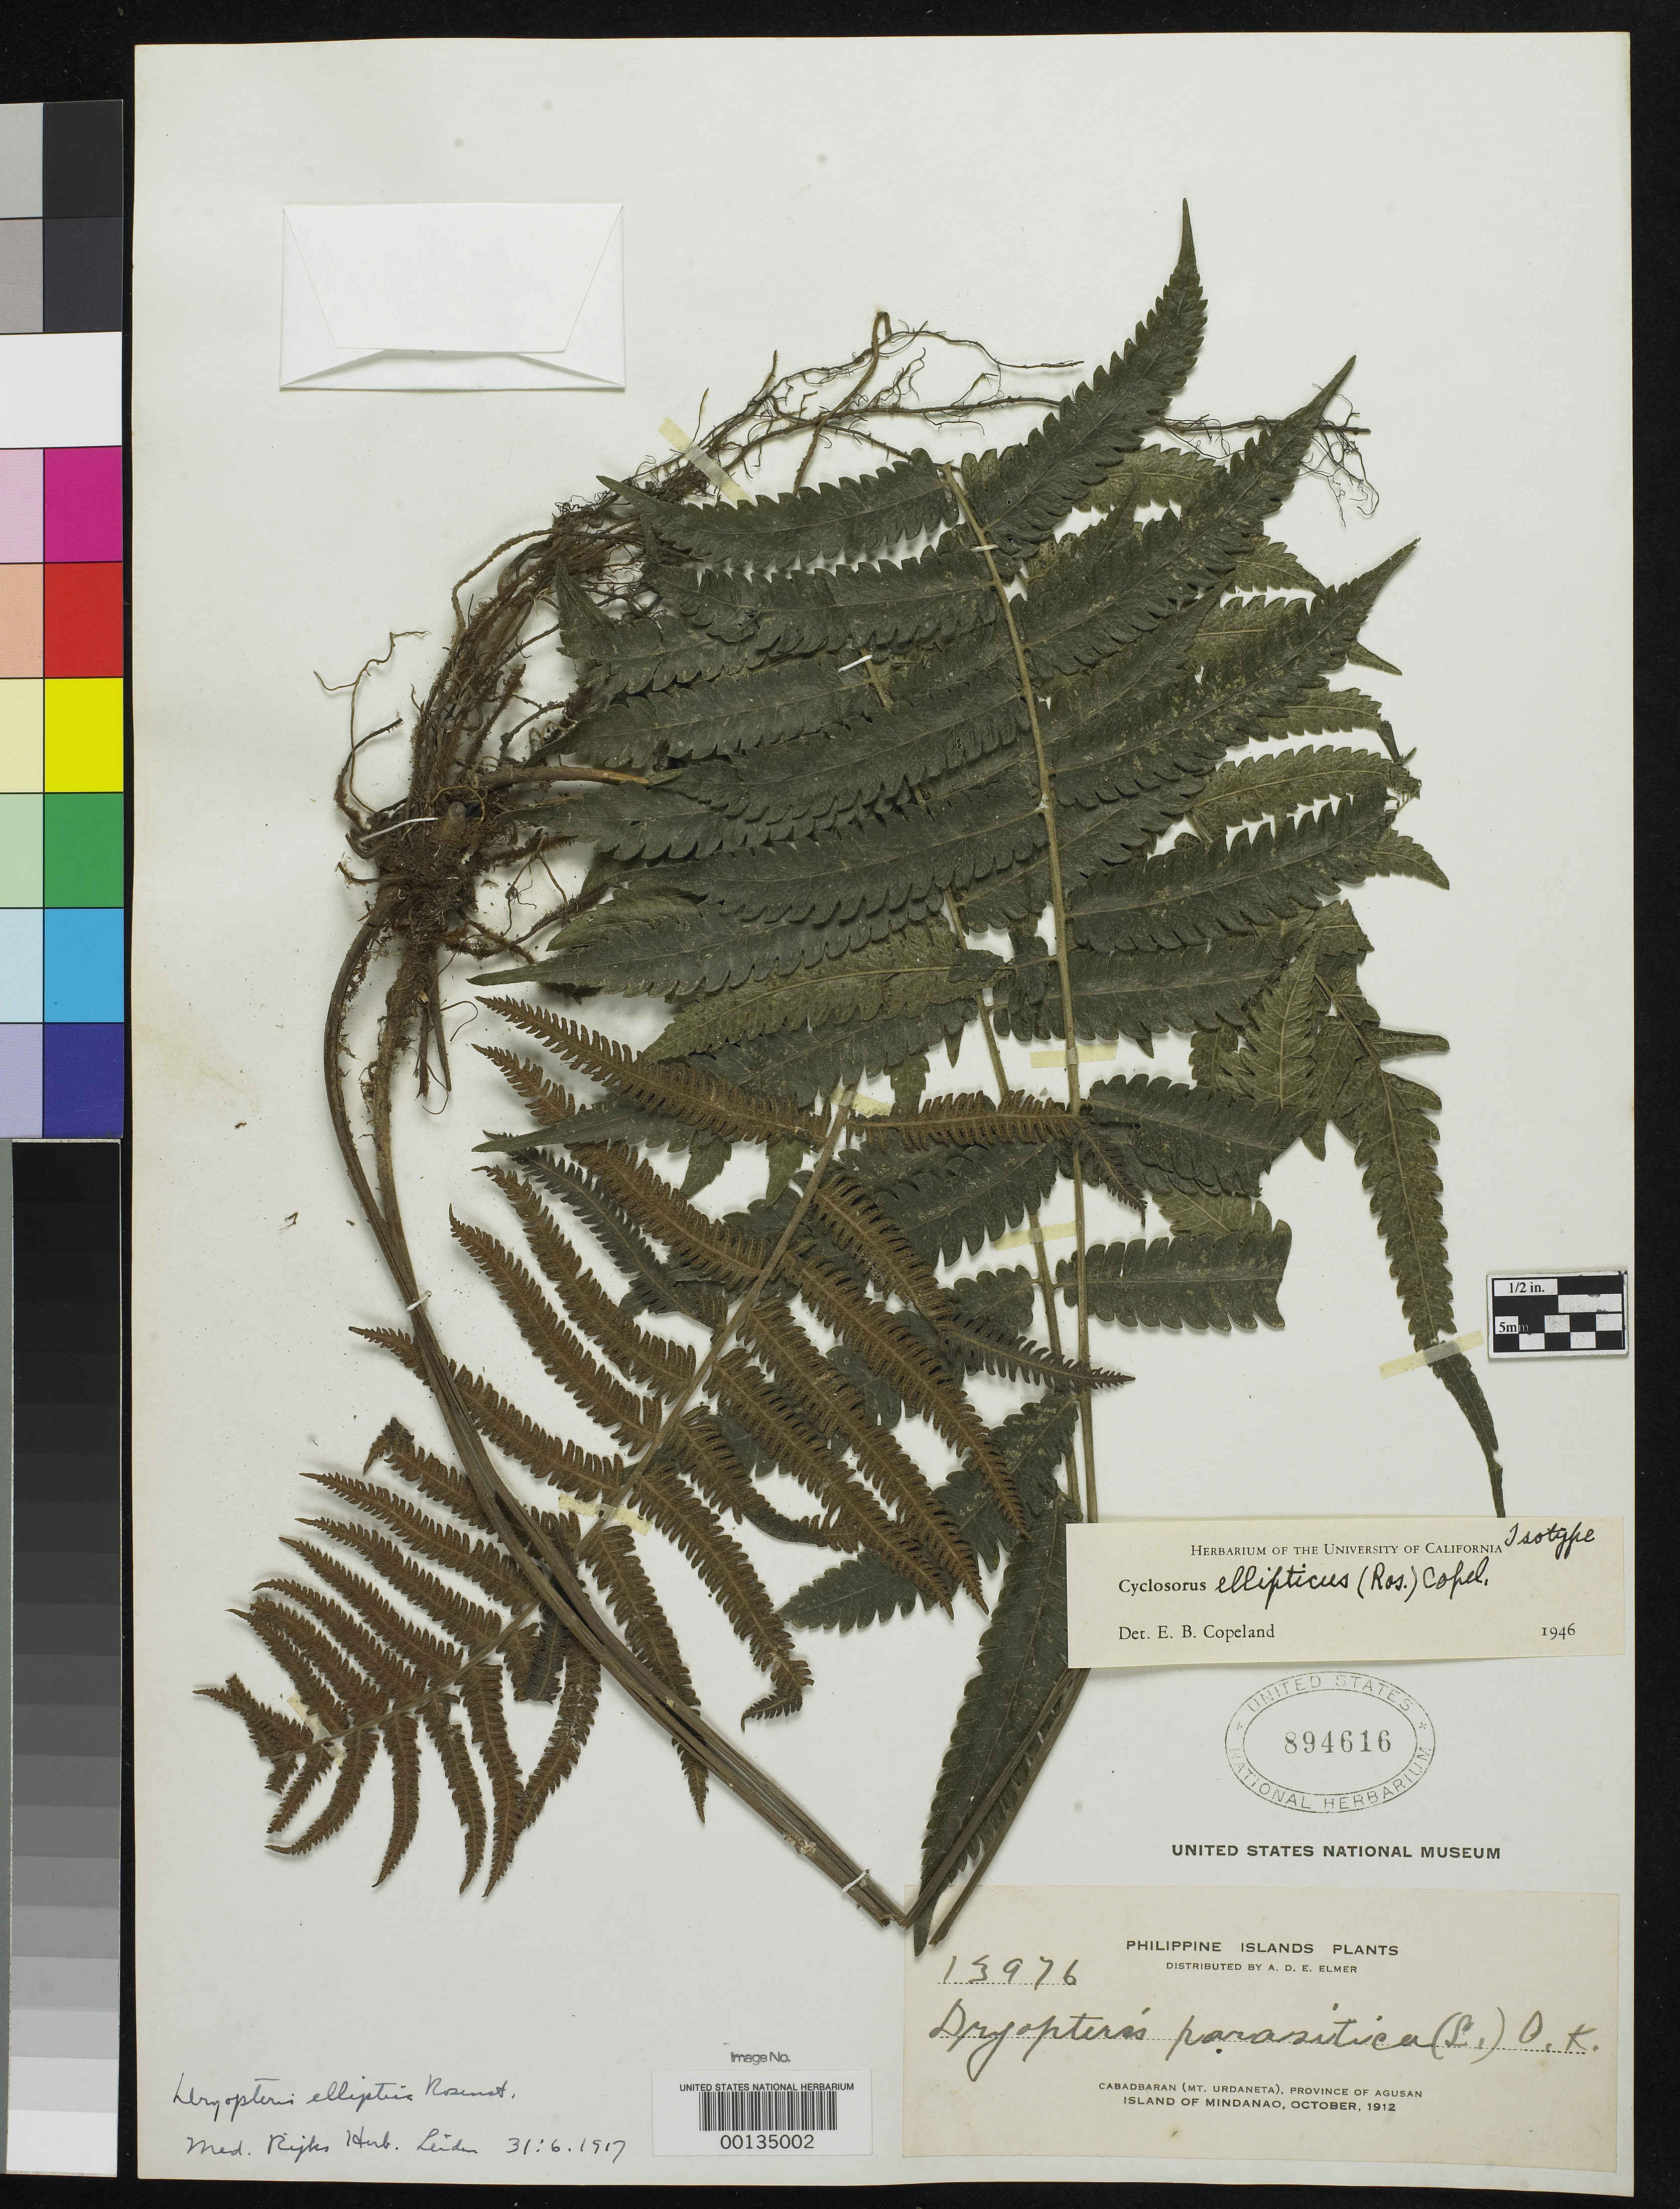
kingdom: Plantae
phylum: Tracheophyta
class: Polypodiopsida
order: Polypodiales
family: Dryopteridaceae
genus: Dryopteris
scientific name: Dryopteris elliptica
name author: Rosenst.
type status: Isotype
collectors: A. D. E. Elmer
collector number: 13976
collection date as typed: Oct 1912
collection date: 1912-10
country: Philippines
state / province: Caraga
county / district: Agusan del Norte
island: Mindanao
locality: Cabadbaran, Mt. Urdaneta.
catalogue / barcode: US 894616